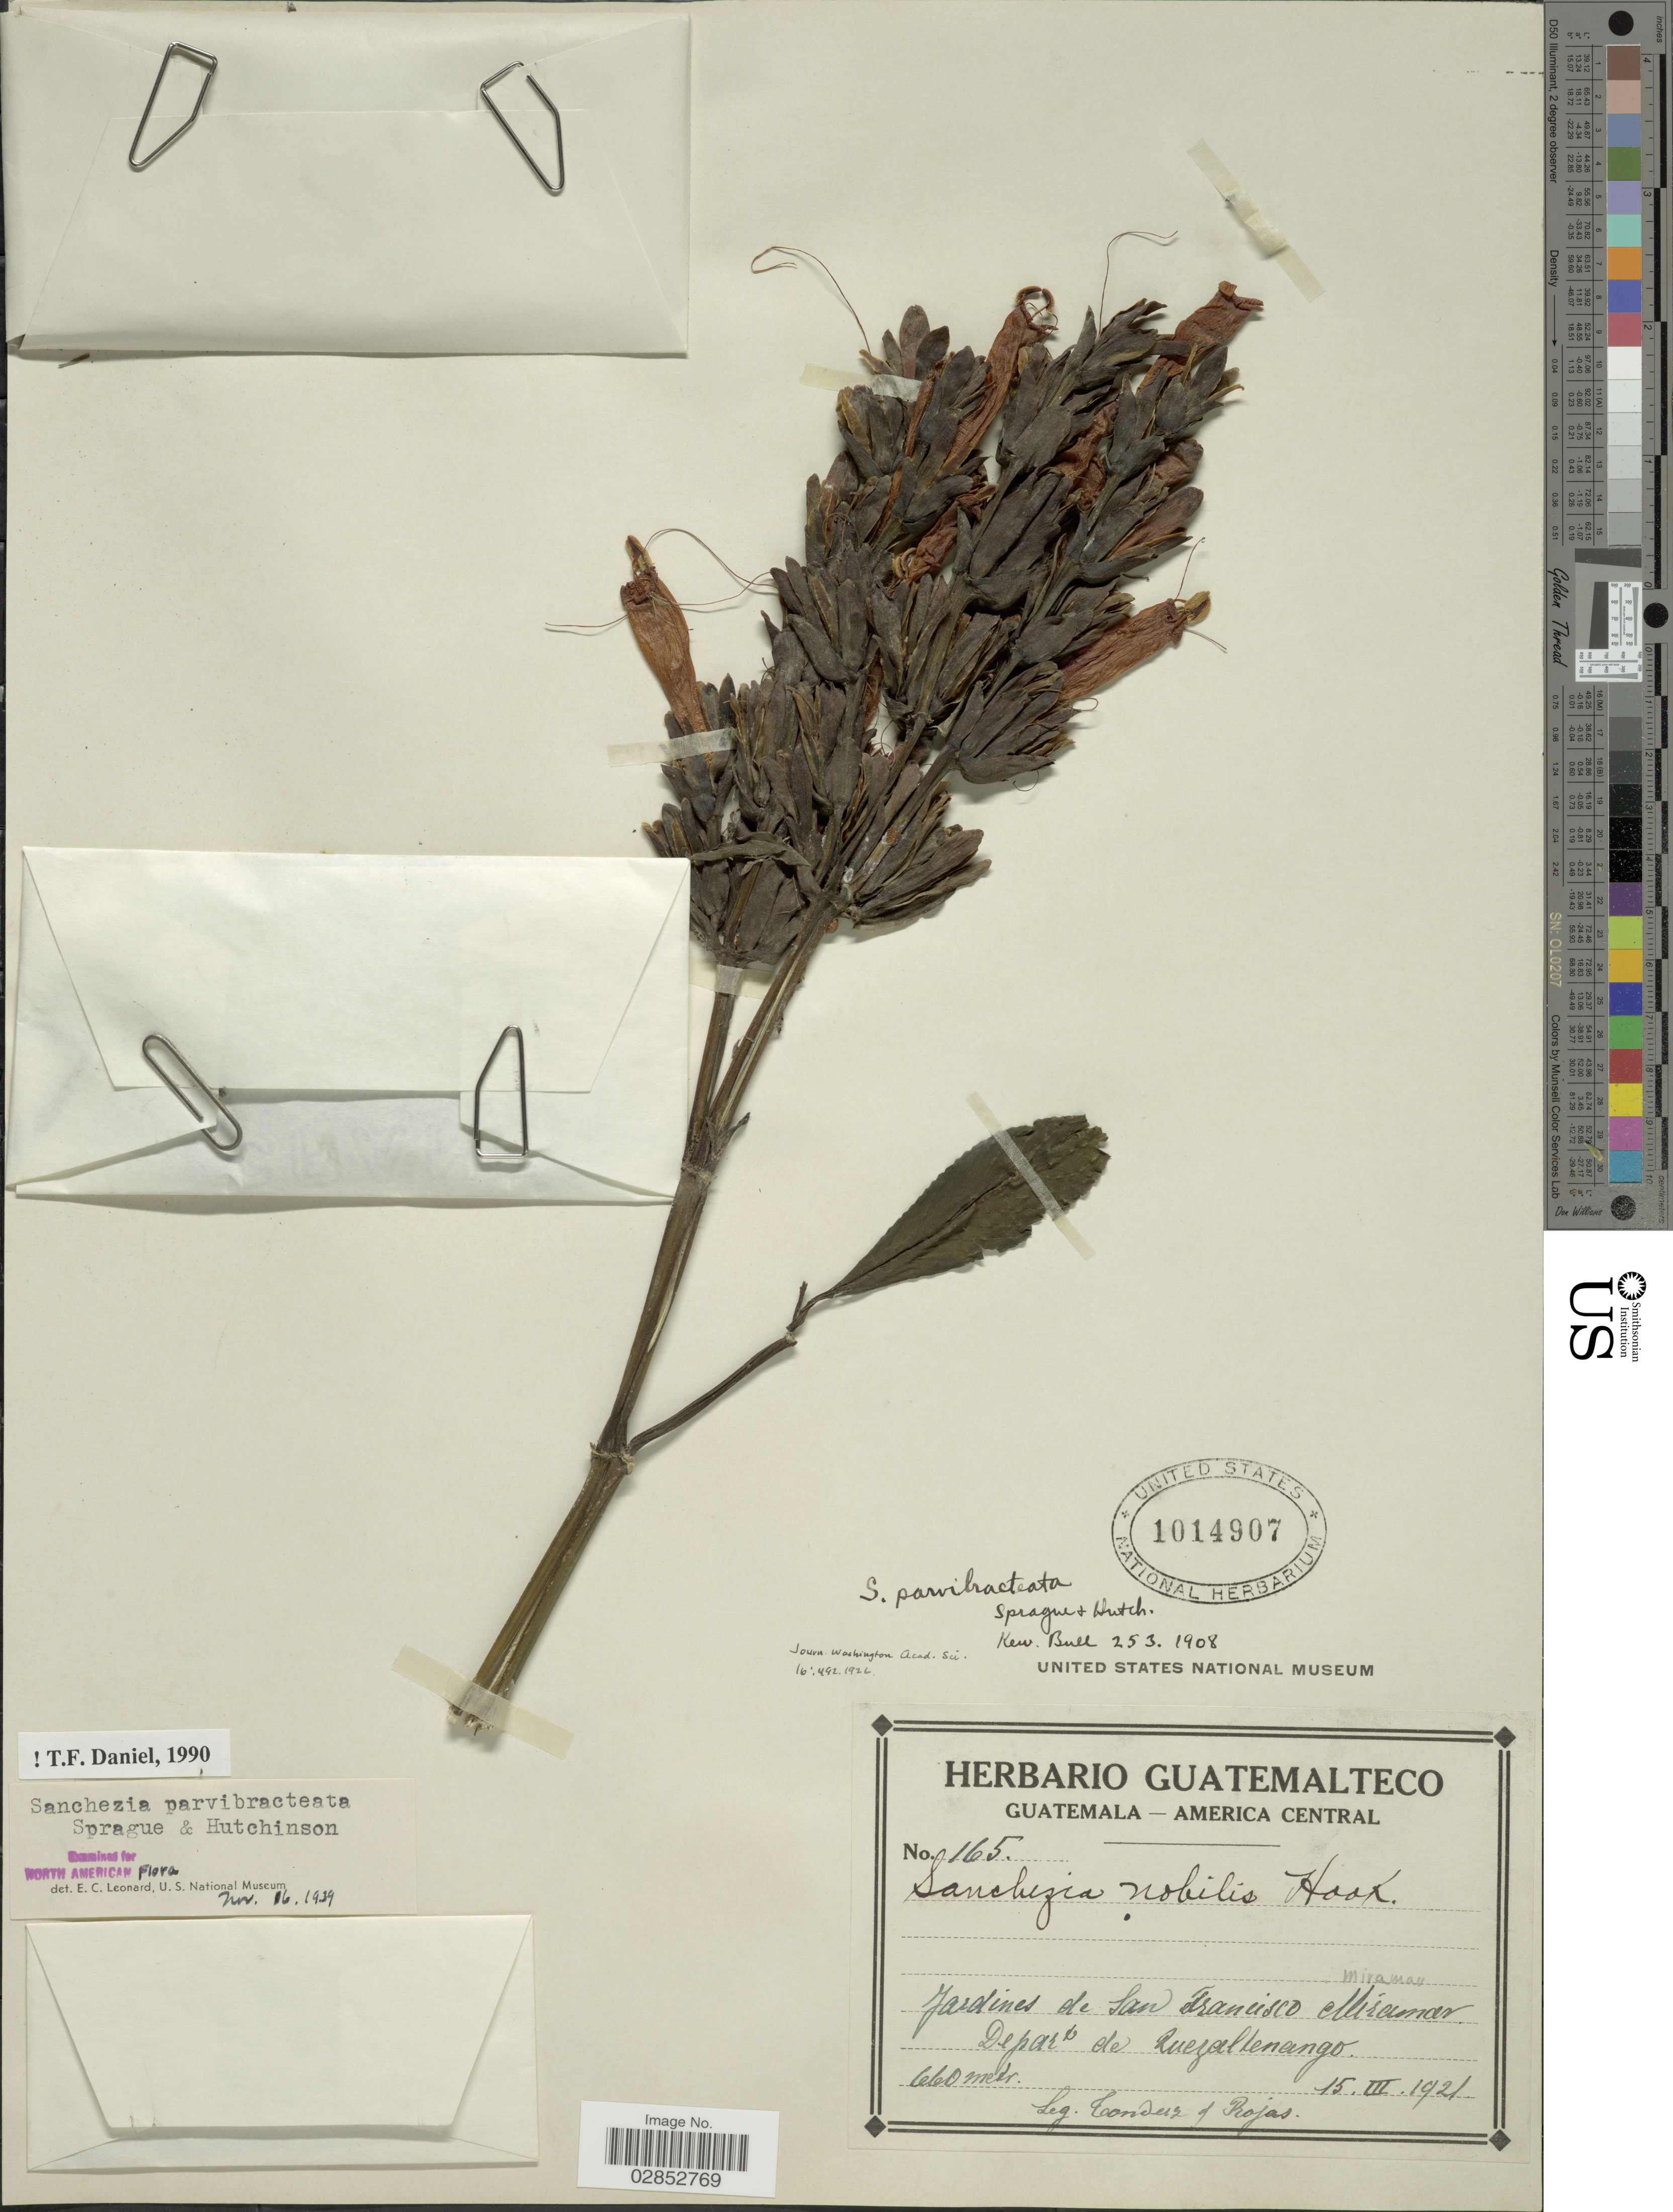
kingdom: Plantae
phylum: Tracheophyta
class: Magnoliopsida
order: Lamiales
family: Acanthaceae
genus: Sanchezia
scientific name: Sanchezia parvibracteata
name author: Sprague & Hutch.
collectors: Tonduz & Rojas, --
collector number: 165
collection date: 1921-03-15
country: Guatemala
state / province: Quetzaltenango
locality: Jardines de San Francisco Míramar. Depart de Quezaltenango.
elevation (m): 660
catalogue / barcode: US 1014907